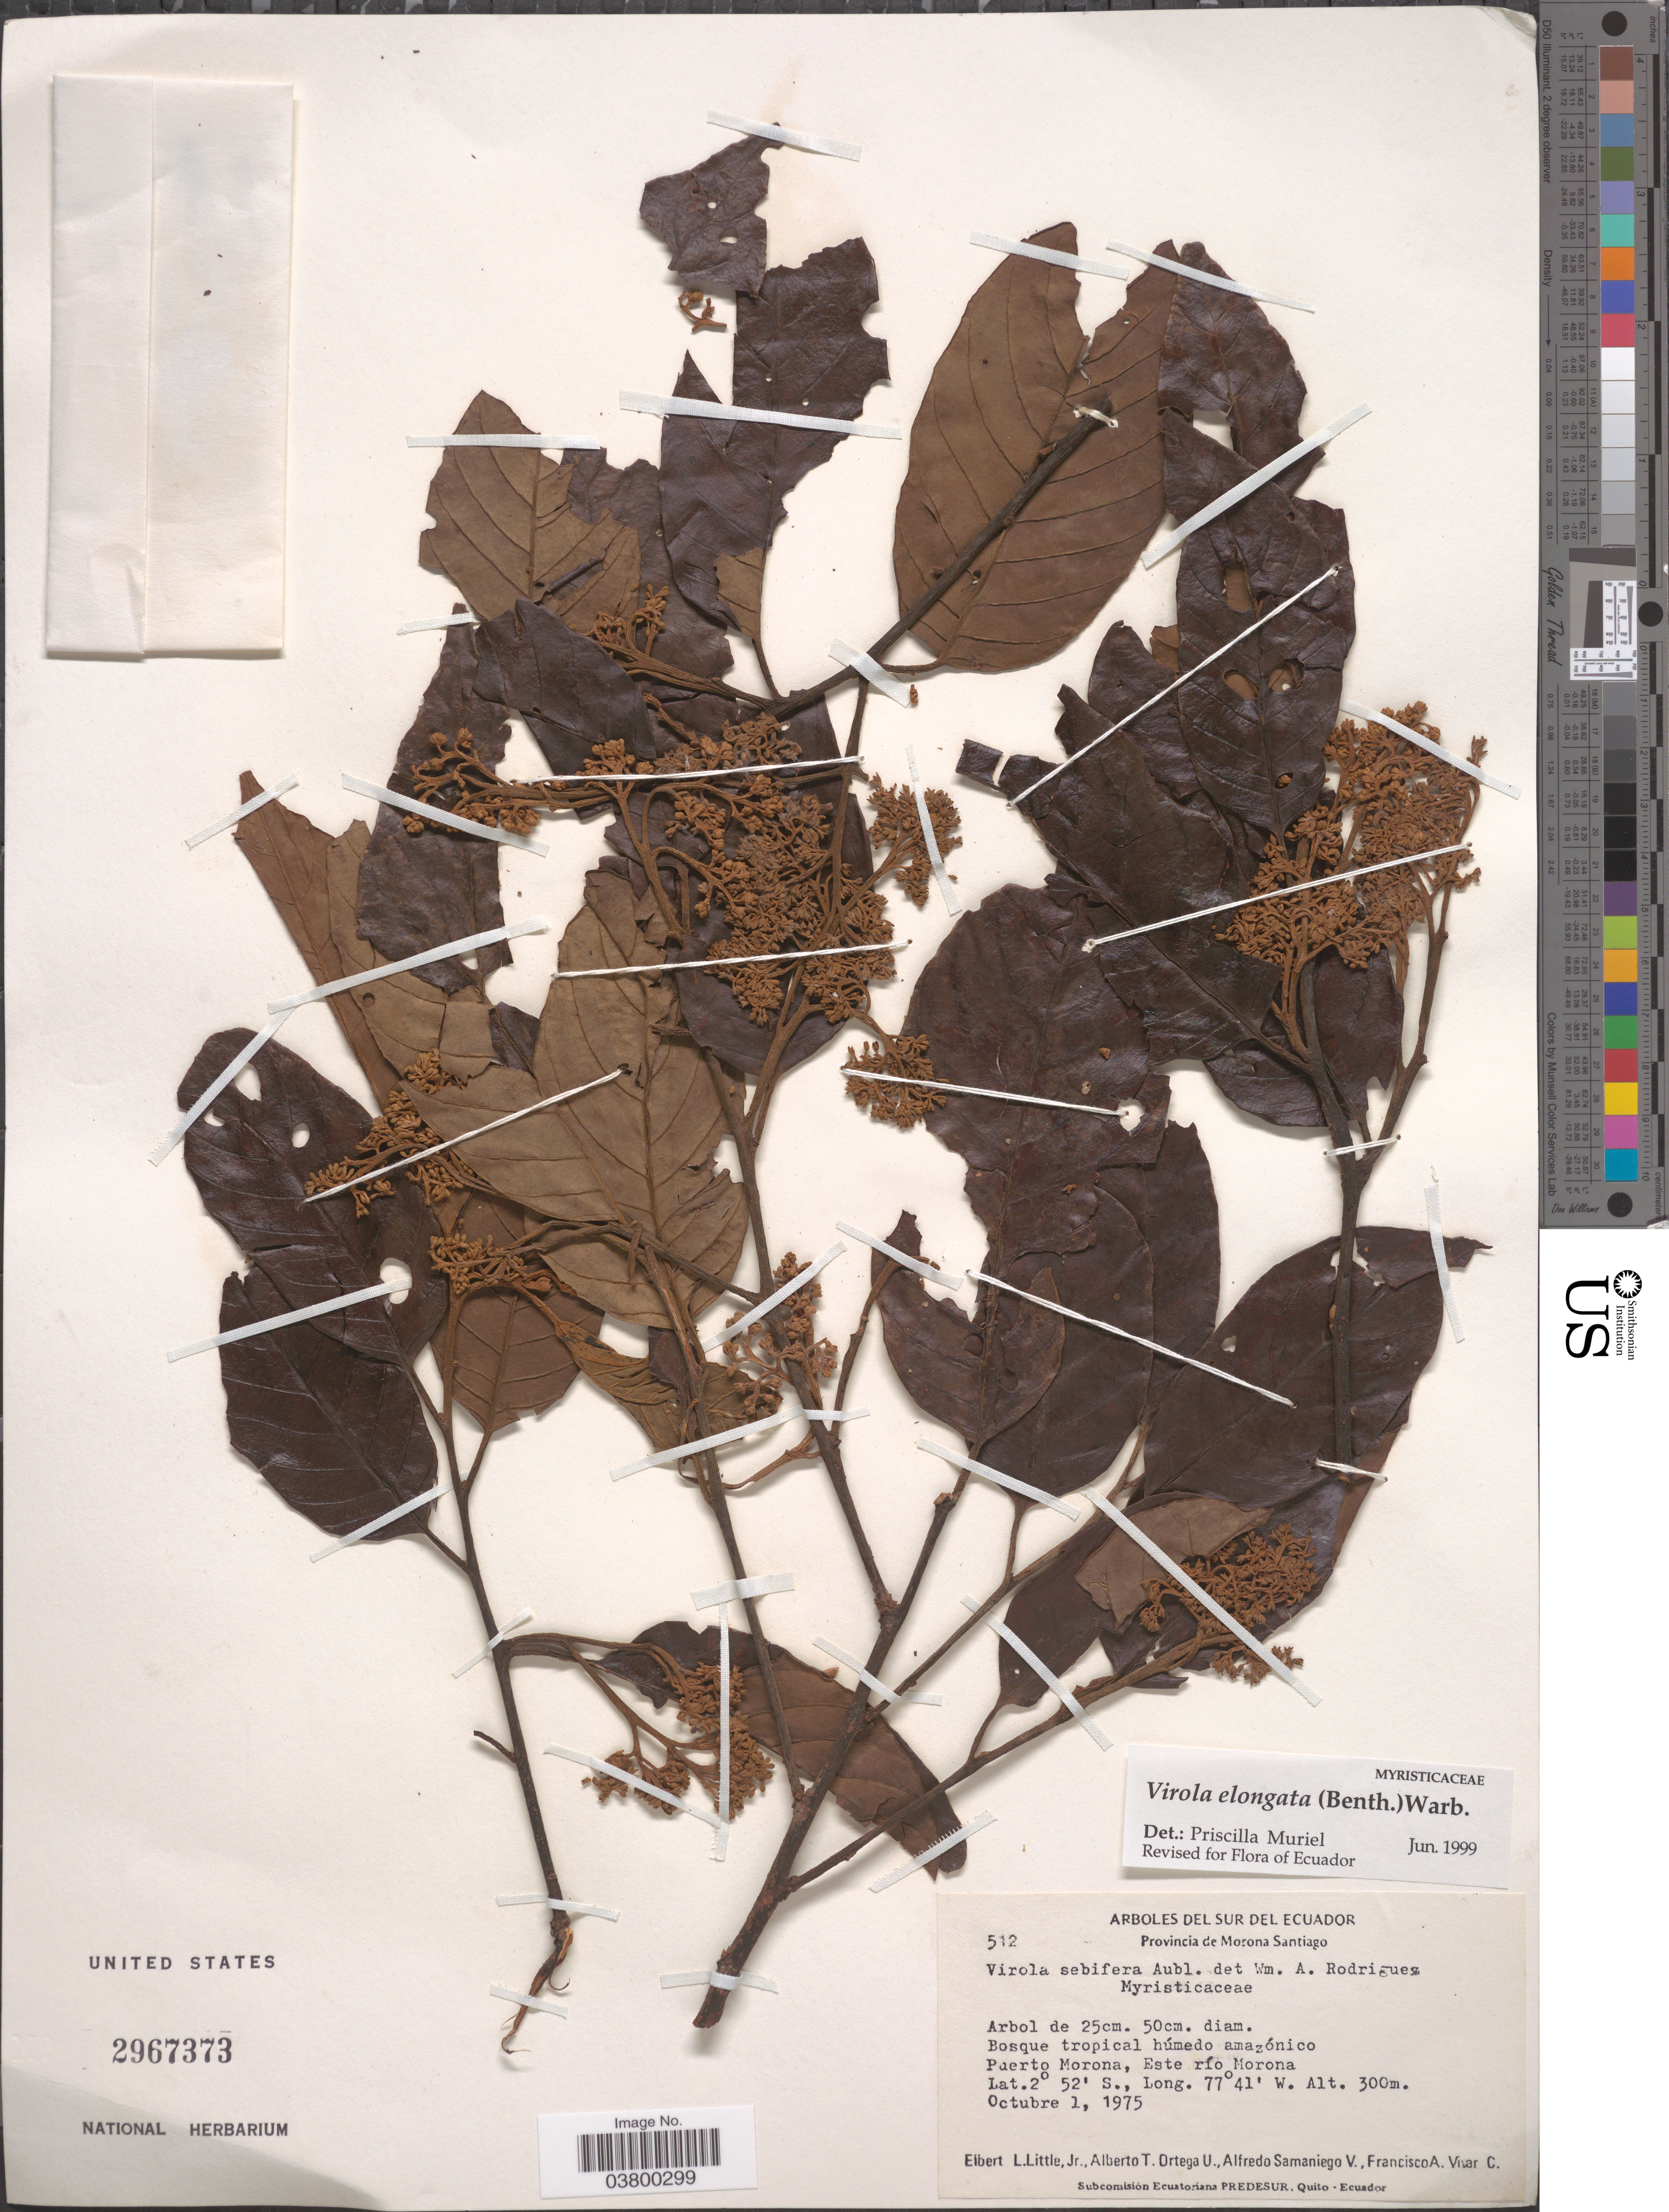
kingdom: Plantae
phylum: Tracheophyta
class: Magnoliopsida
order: Magnoliales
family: Myristicaceae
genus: Virola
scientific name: Virola elongata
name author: (Benth.) Warb.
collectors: E. L. Little, A. T. Ortega U., A. V. Samaniego & F. A. Vivar C.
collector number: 512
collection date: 1975-10-01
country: Ecuador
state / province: Morona-Santiago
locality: Del Sur del Ecuador. Puerto Morona, Este río Morona.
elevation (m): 300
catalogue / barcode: US 2967373